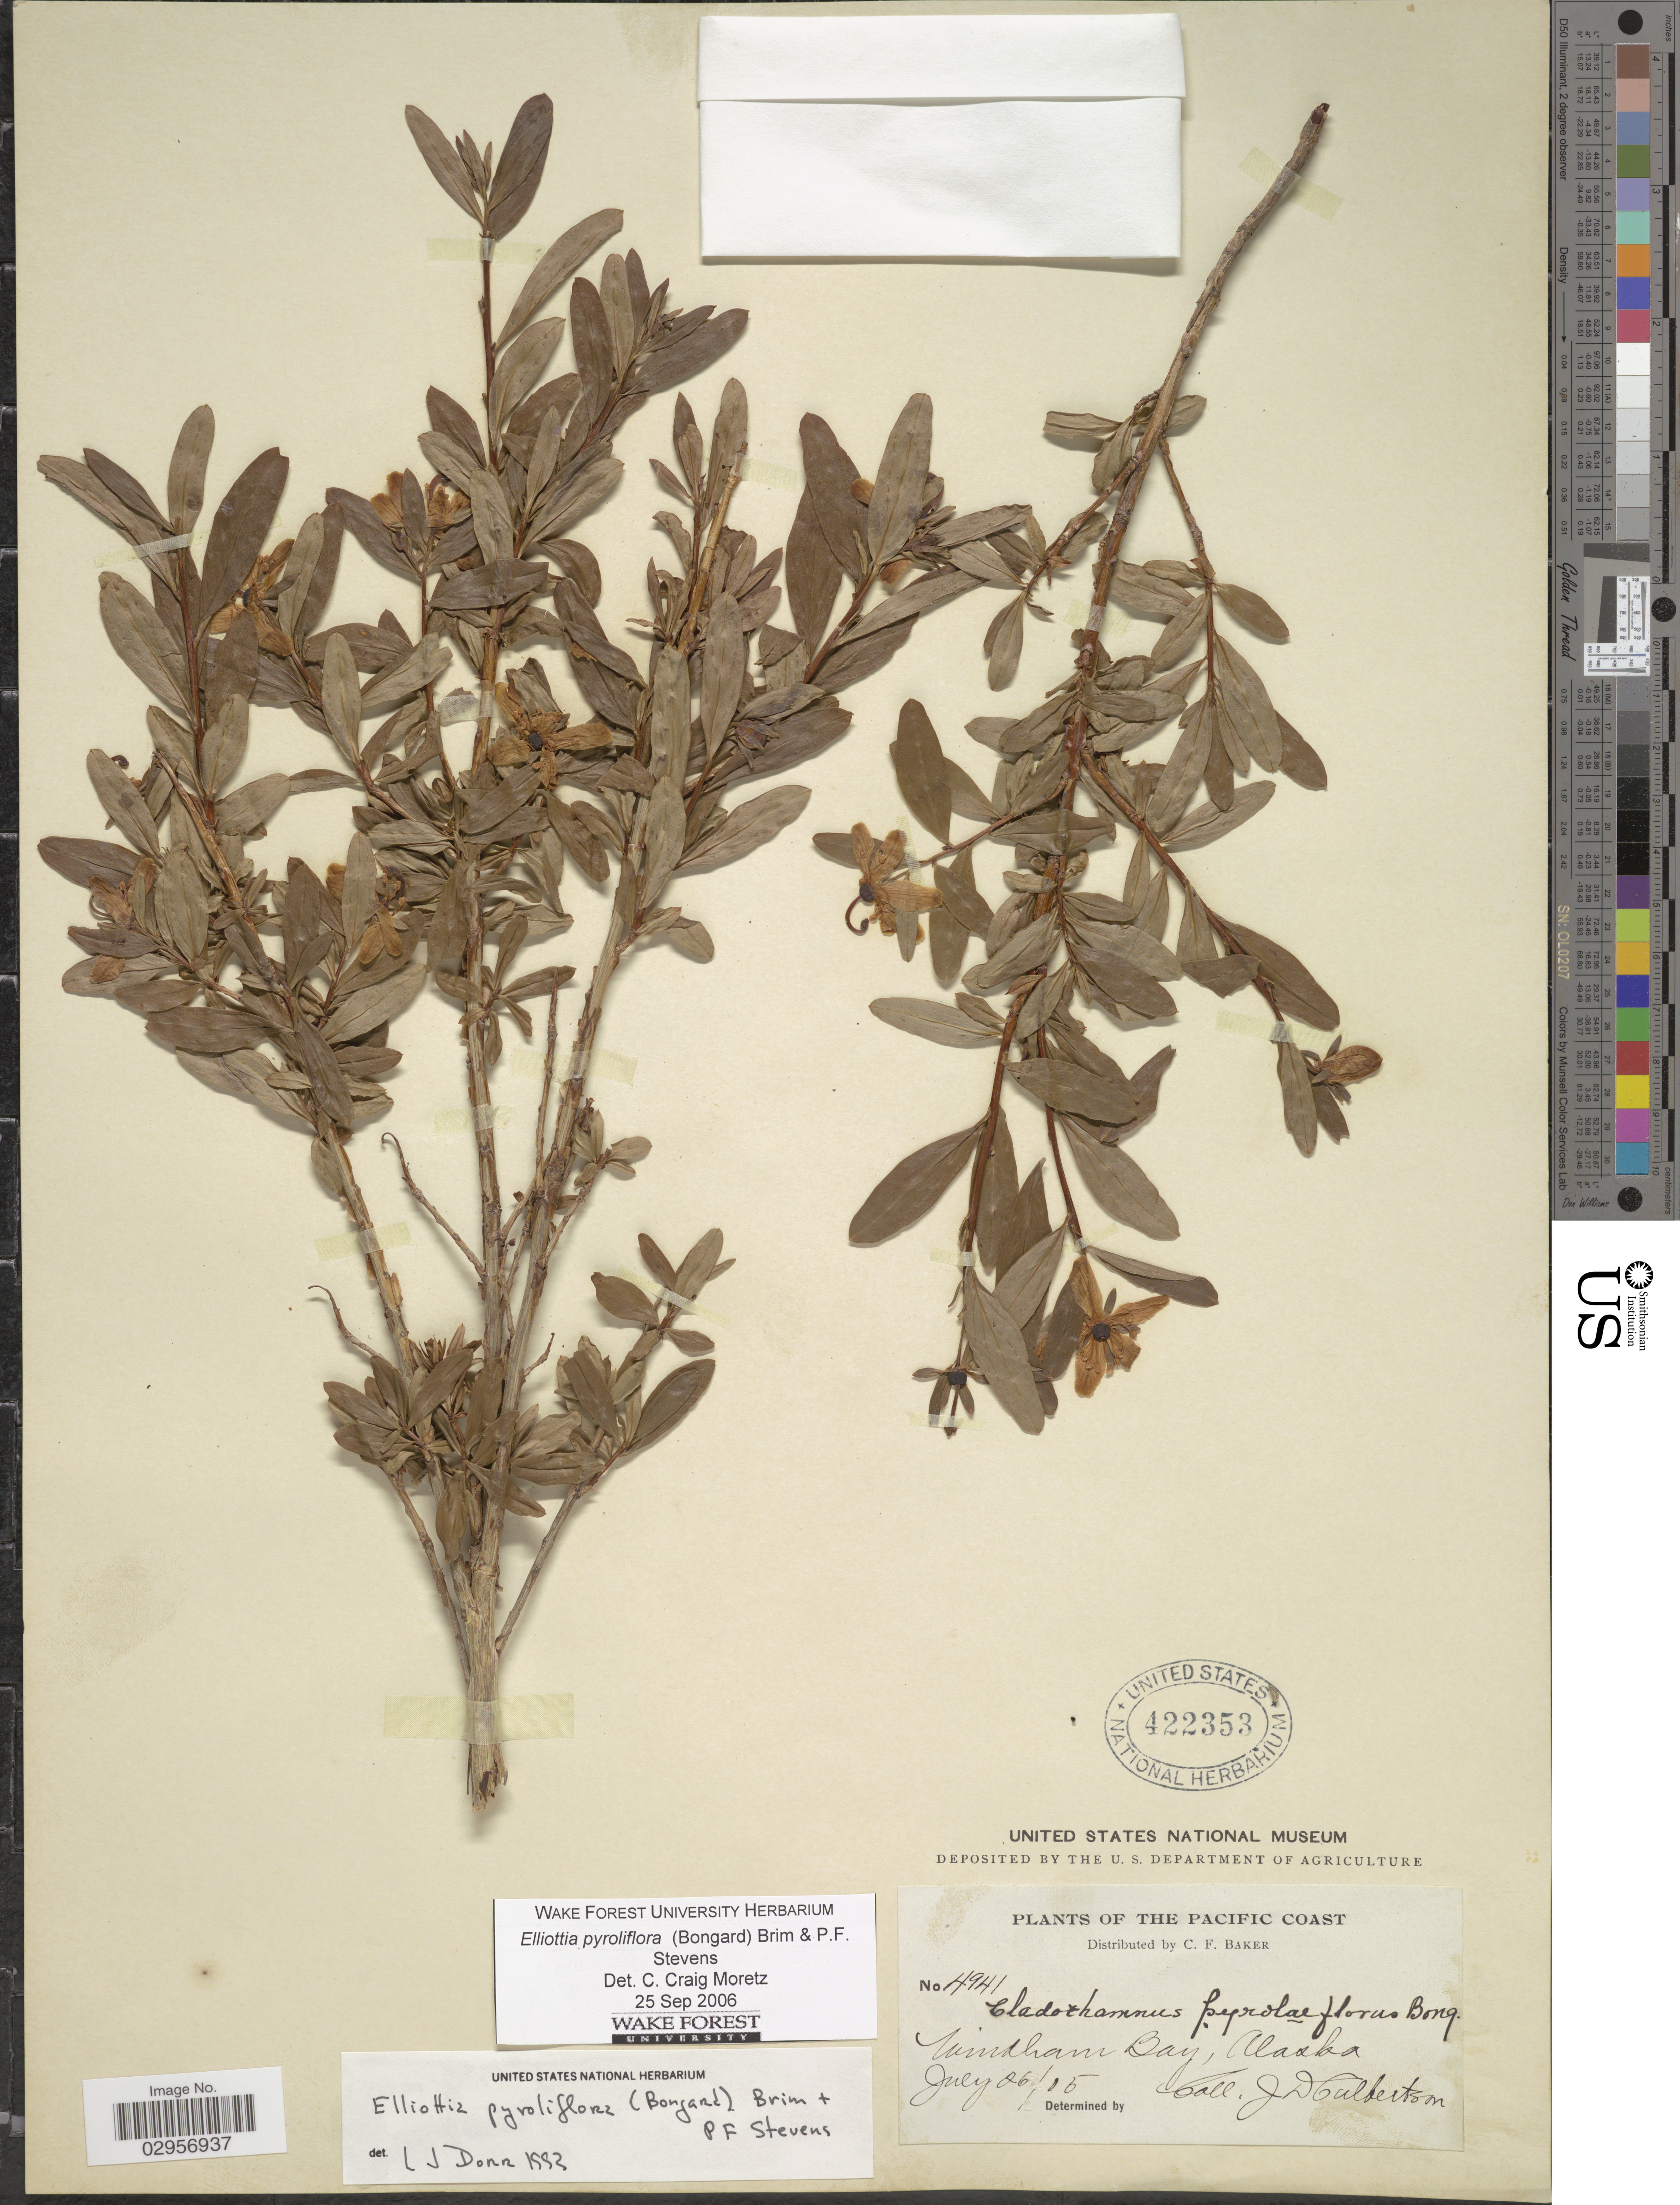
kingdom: Plantae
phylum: Tracheophyta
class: Magnoliopsida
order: Ericales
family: Ericaceae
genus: Elliottia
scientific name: Elliottia pyroliflora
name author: (Bong.) P.F. Stevens & Brim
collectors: J. Culbertson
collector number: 4941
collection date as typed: Transcribed d/m/y: 26/7/5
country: United States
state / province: Alaska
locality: The Pacific Coast, Windham Bay, Alaska.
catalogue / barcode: US 422353